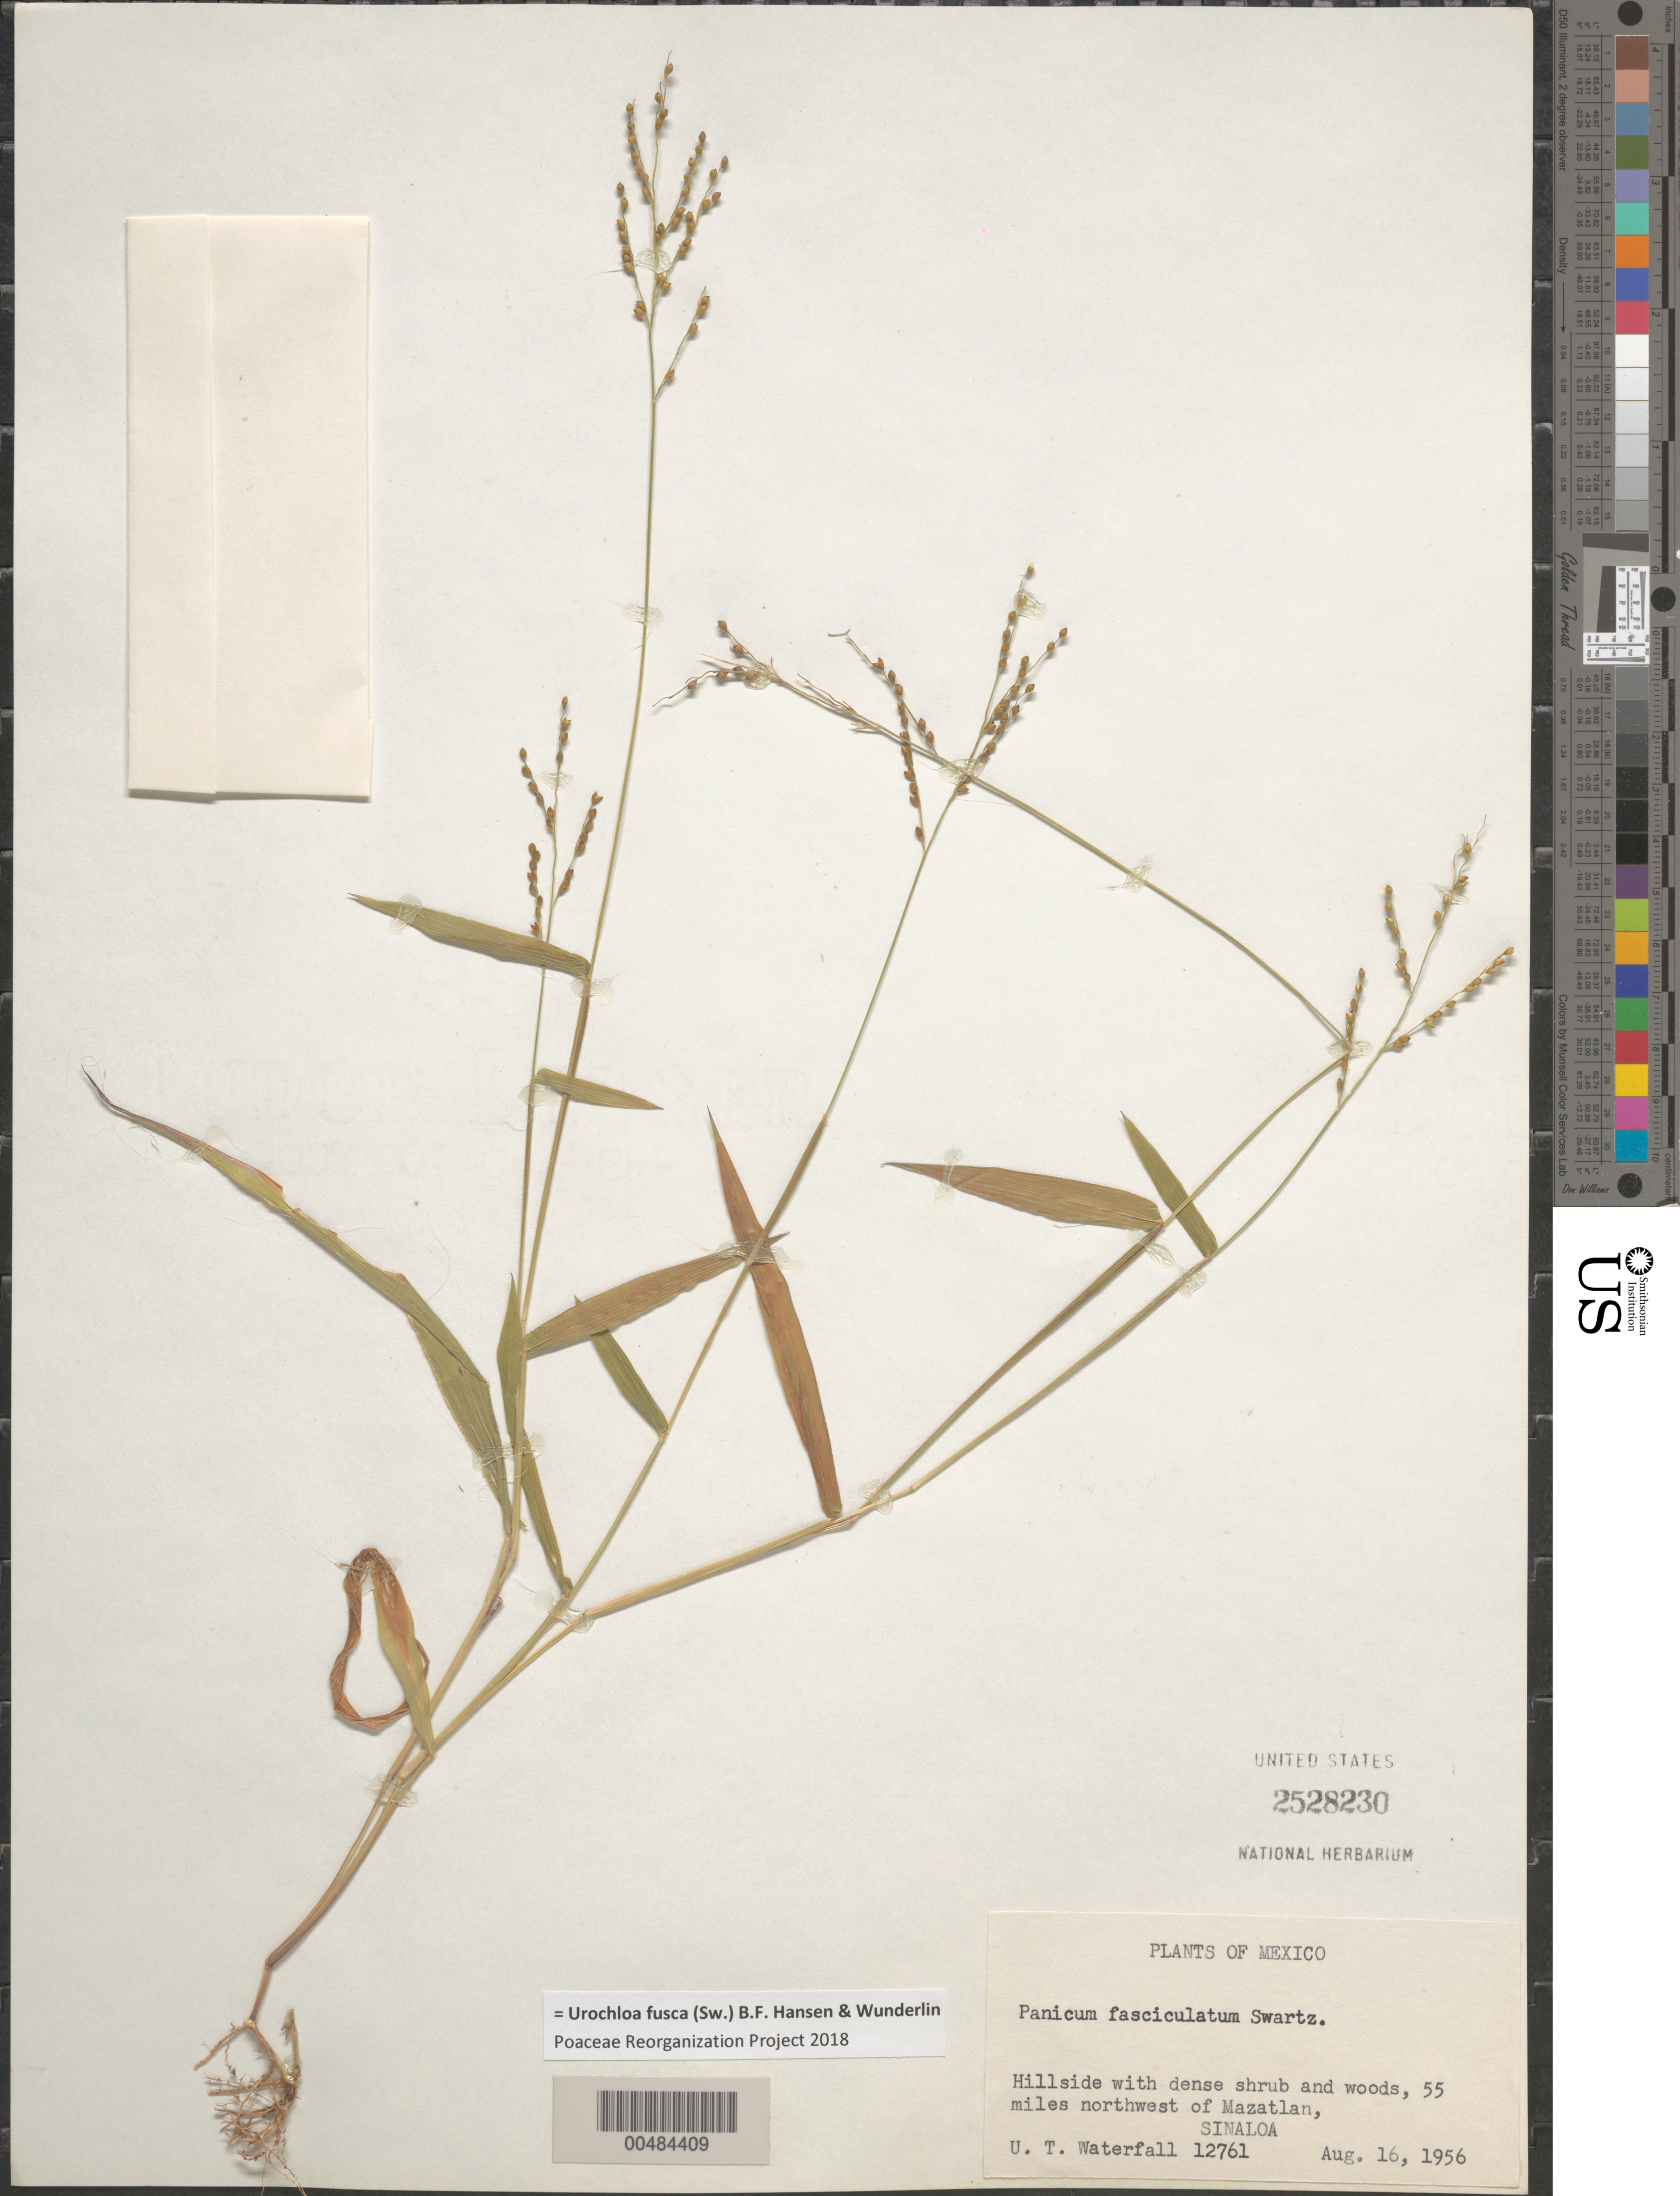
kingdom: Plantae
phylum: Tracheophyta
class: Liliopsida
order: Poales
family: Poaceae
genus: Brachiaria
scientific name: Brachiaria fasciculata var. reticulata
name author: (Torr.) Beetle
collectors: U. T. Waterfall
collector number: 12761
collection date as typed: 16 Aug 1956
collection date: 1956-08-16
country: Mexico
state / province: Sinaloa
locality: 55 mi NW of Mazatlan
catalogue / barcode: US 2528230